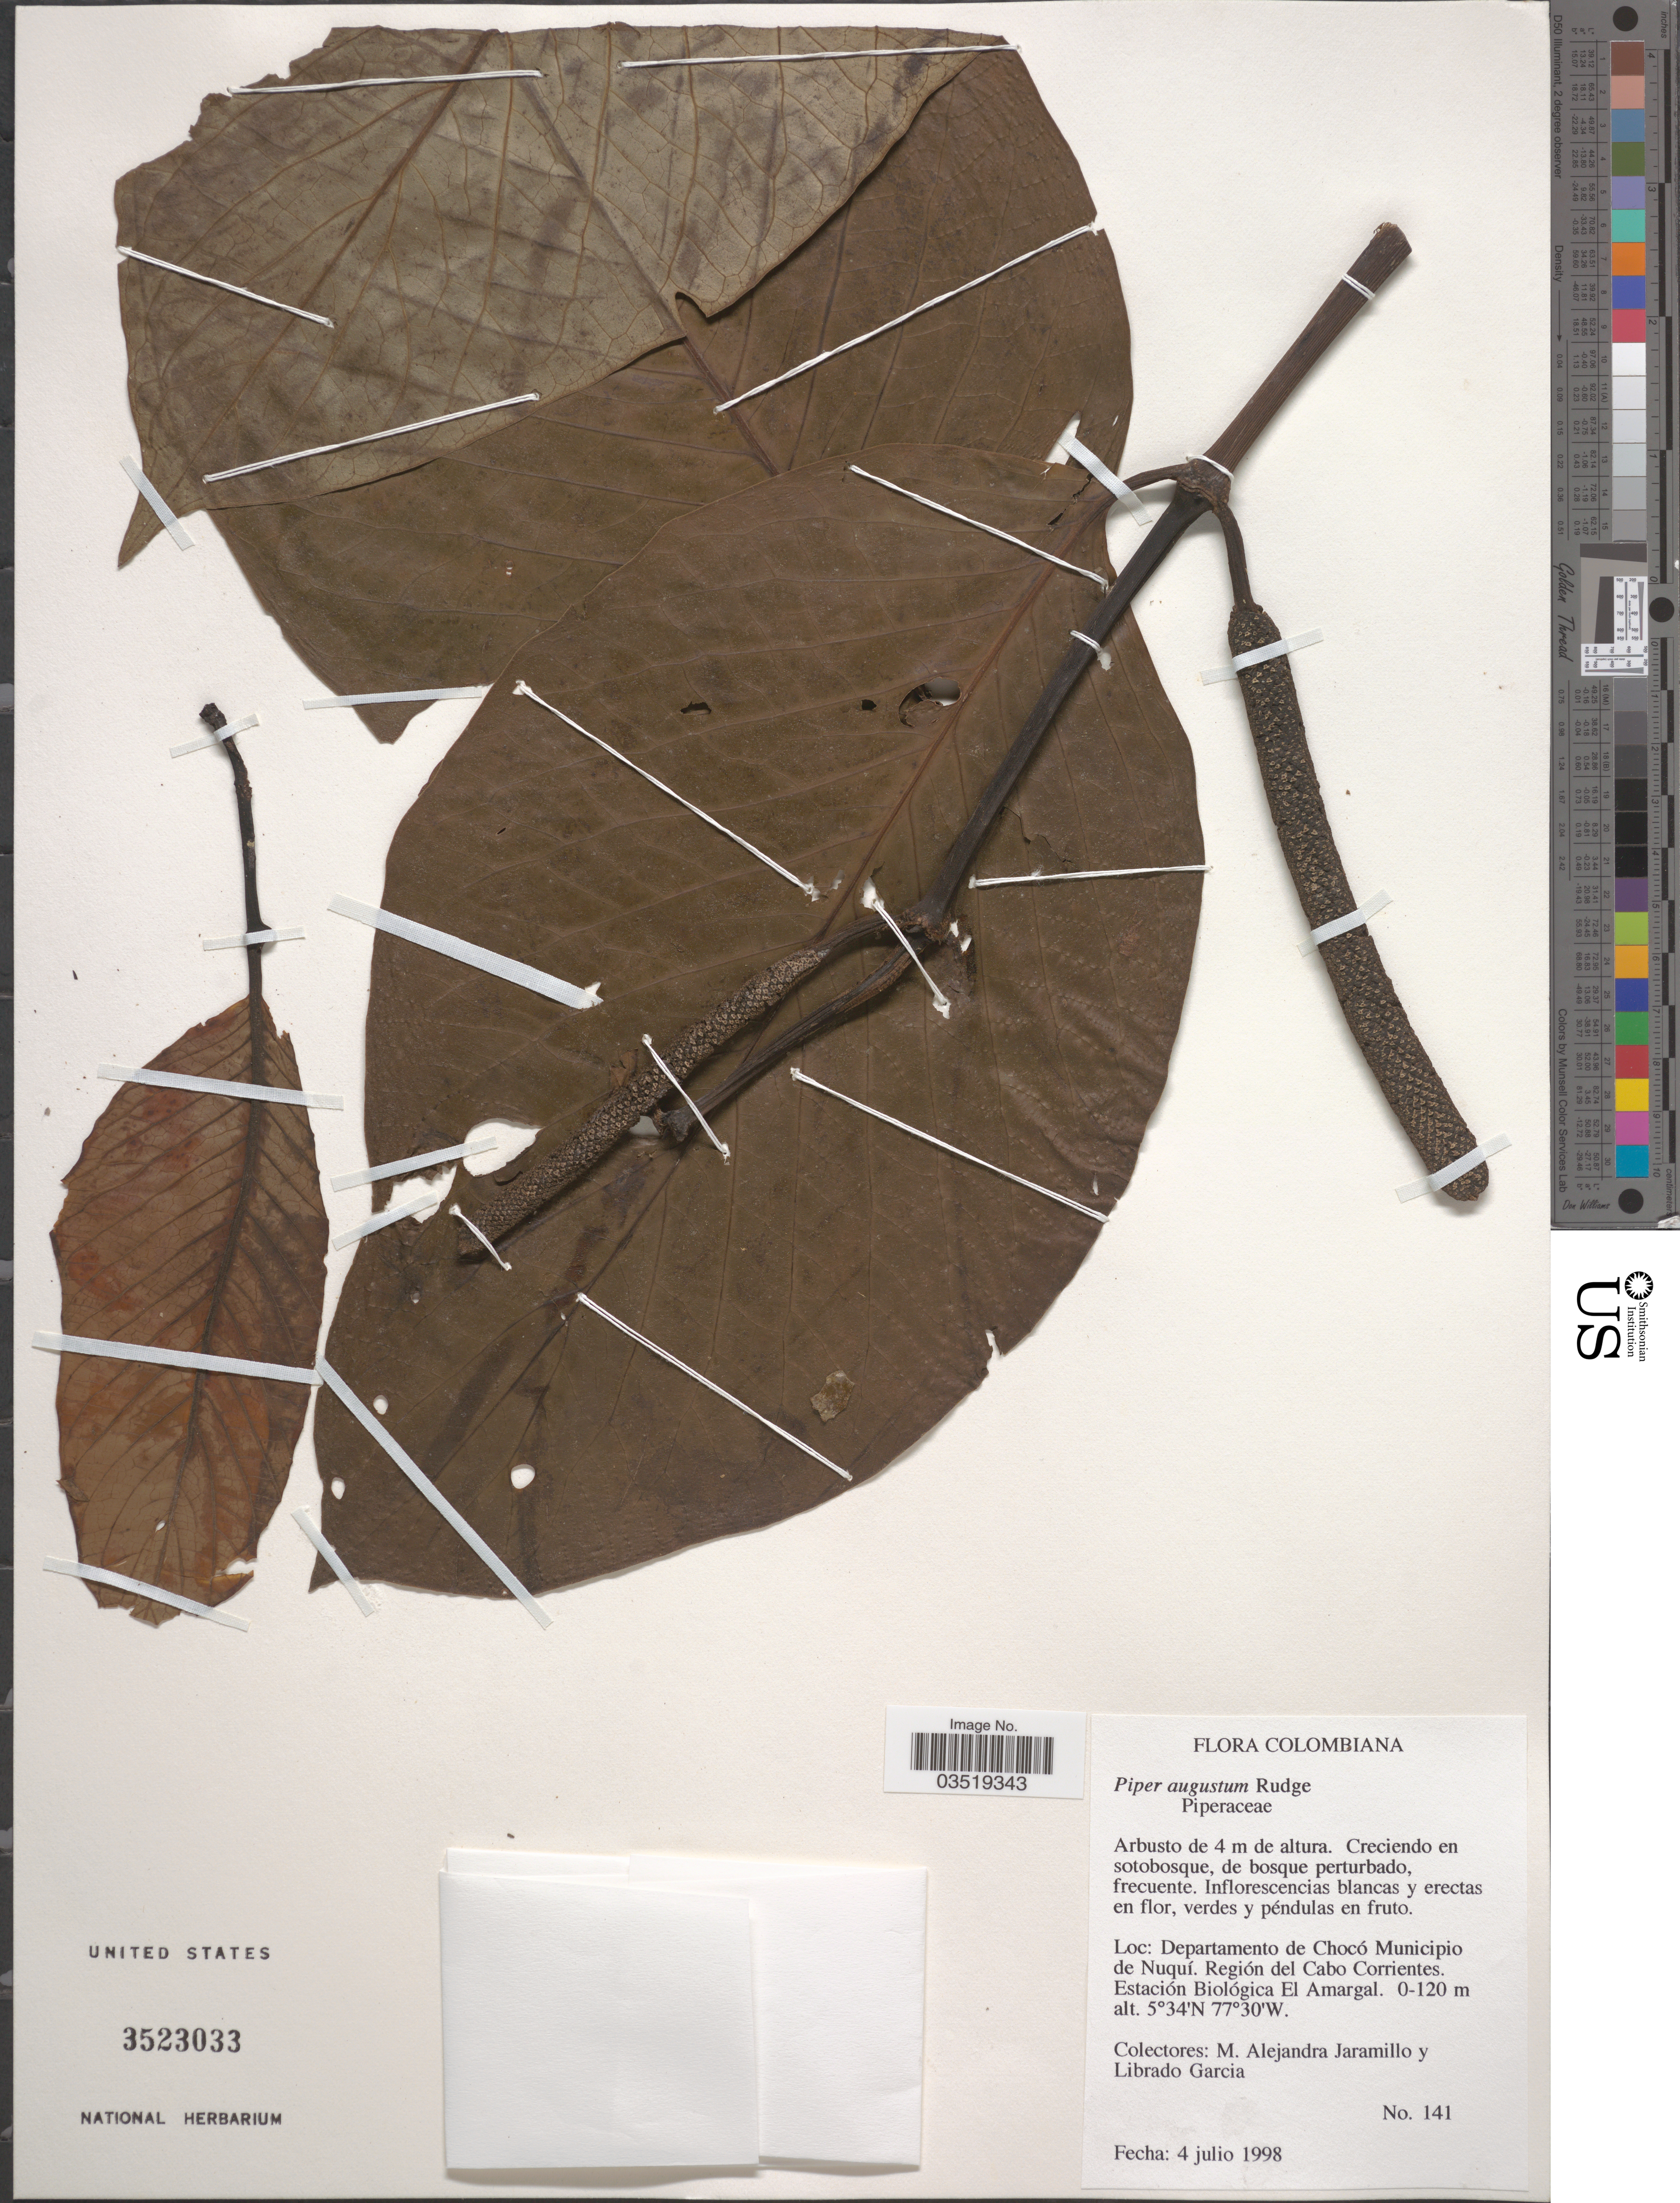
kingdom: Plantae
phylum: Tracheophyta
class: Magnoliopsida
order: Piperales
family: Piperaceae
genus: Piper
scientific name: Piper augustum var. augustum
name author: Rudge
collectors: M. A. Jaramillo & L. Garcia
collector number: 141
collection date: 1998-07-04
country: Colombia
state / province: Chocó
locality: Departamento de Chocó Municipio de Nuquí. Región del Cabo Corrientes. Estación Biológica El Amargal.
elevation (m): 0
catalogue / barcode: US 3523033